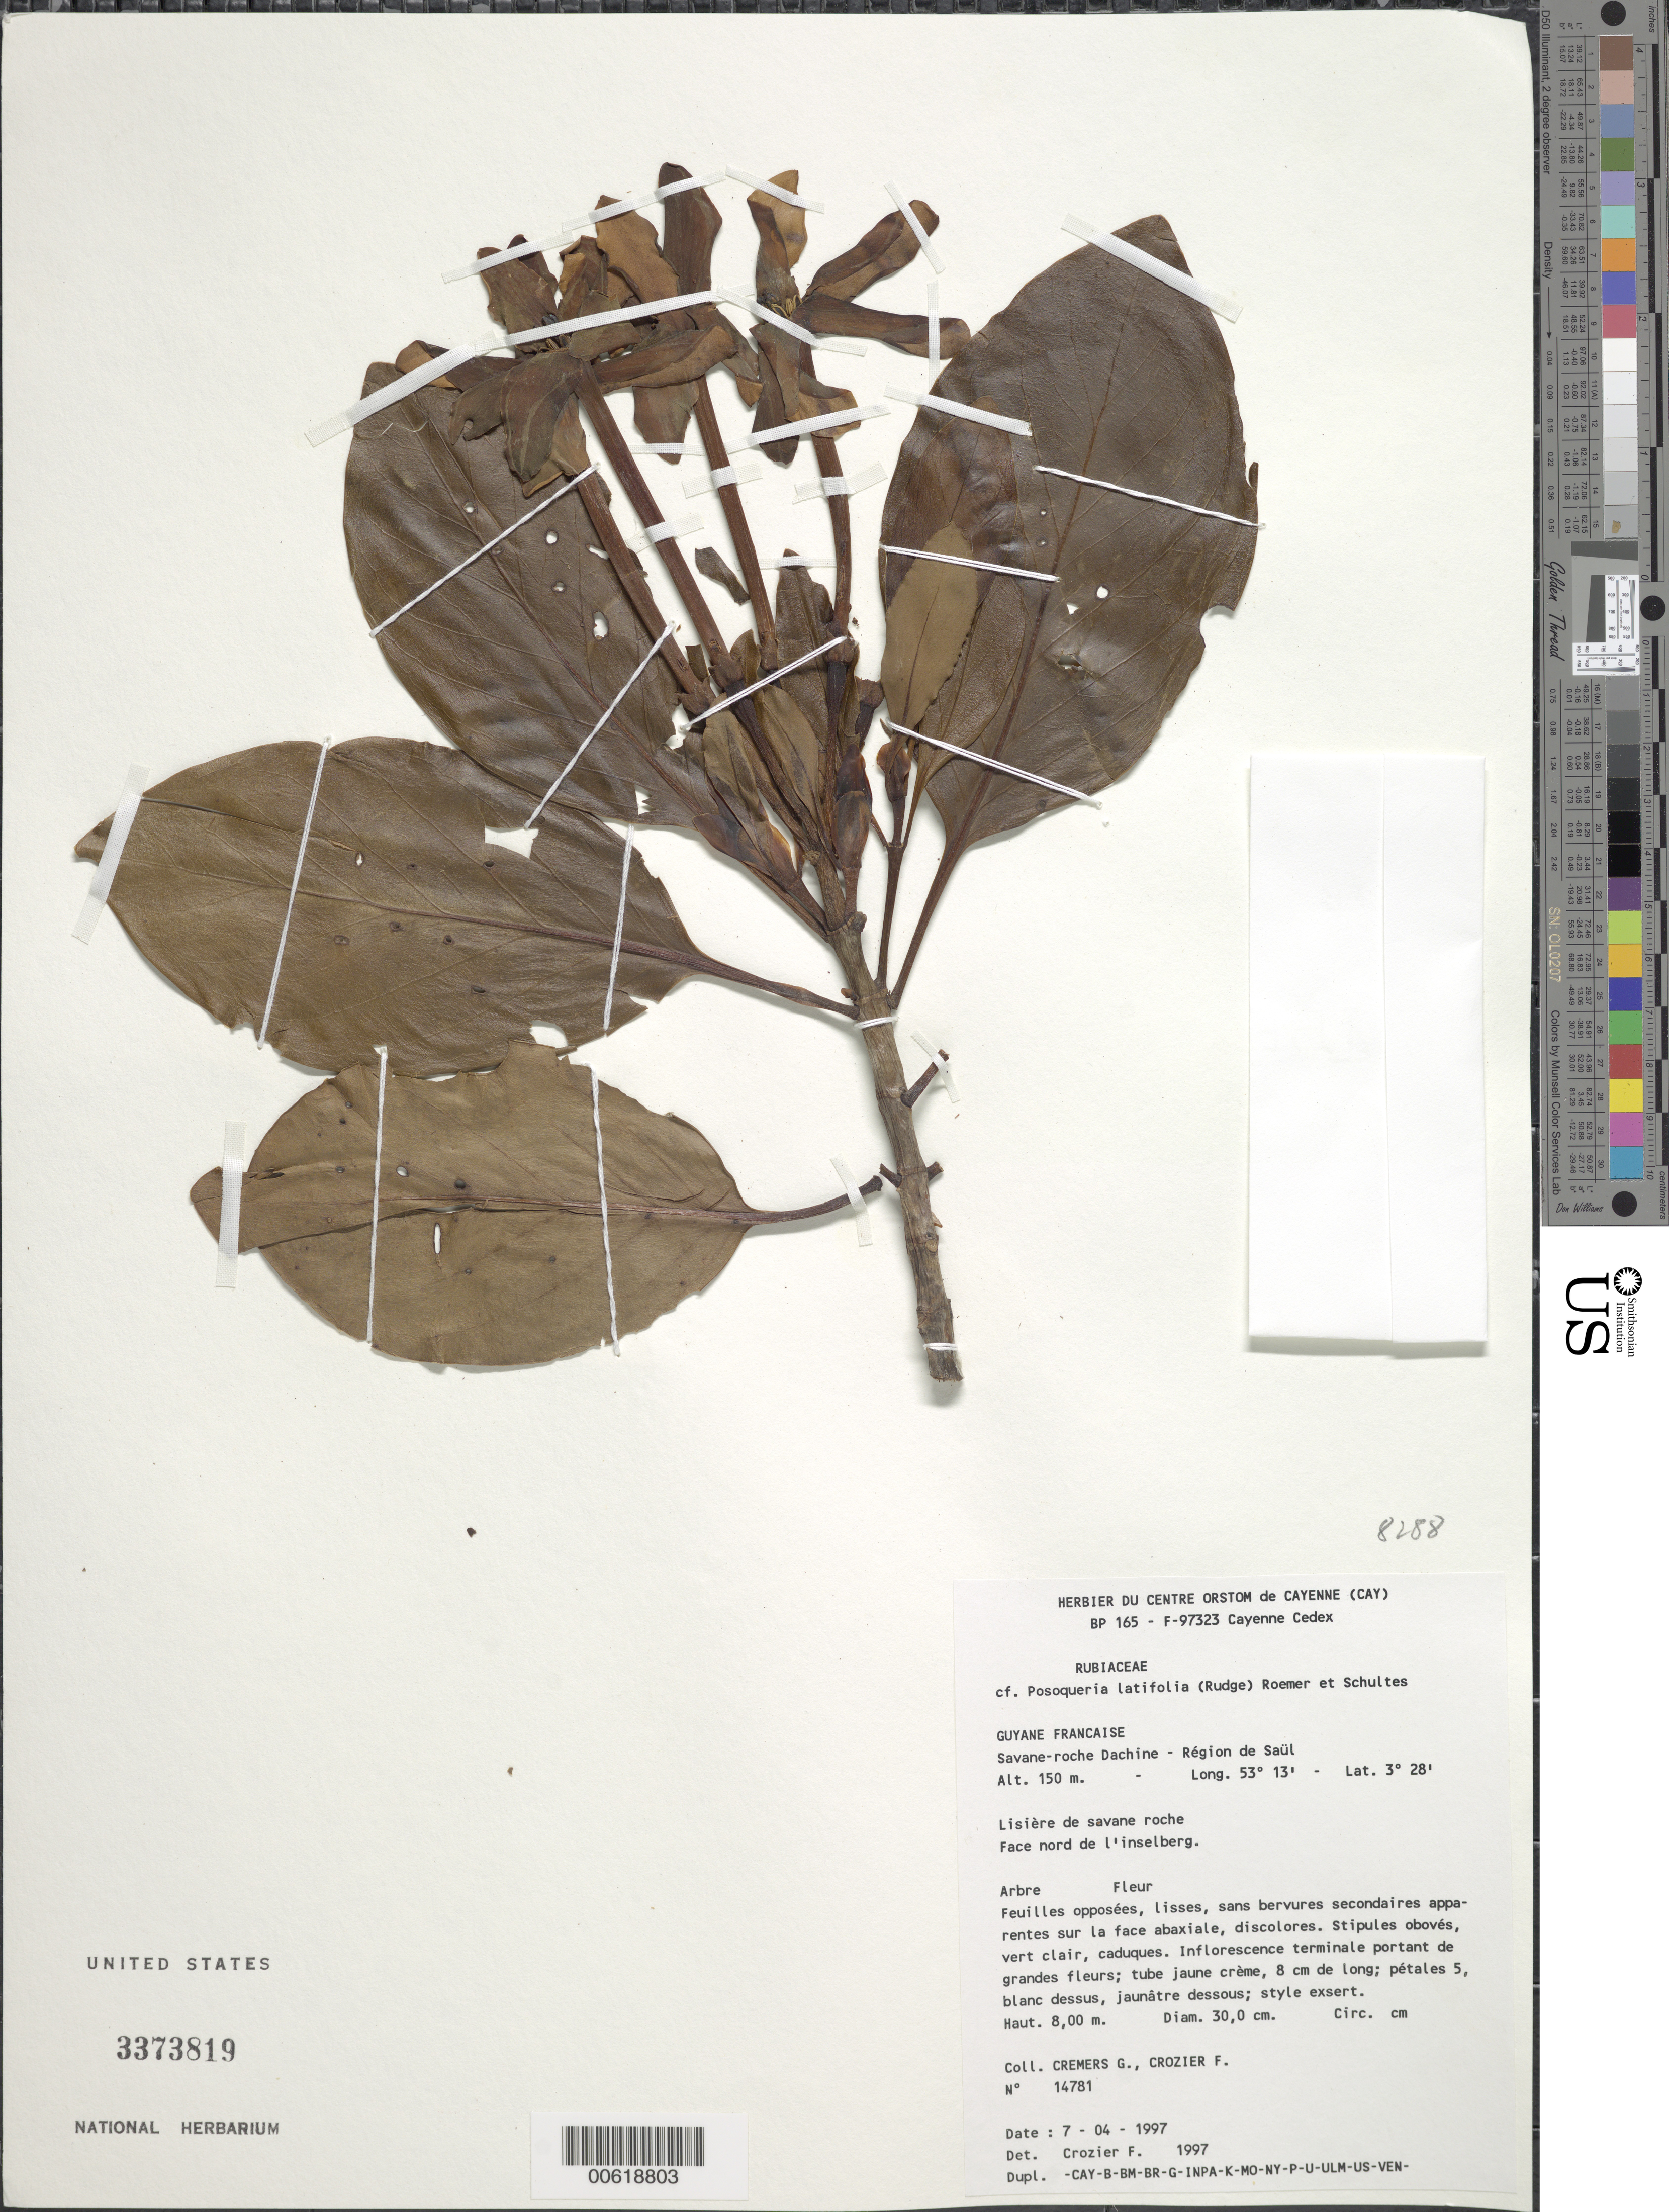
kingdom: Plantae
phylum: Tracheophyta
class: Magnoliopsida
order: Gentianales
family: Rubiaceae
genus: Posoqueria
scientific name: Posoqueria latifolia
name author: (Rudge) Roem. & Schult.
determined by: Crozier, F.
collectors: G. Cremers & F. Crozier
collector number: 14781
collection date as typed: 7-Apr-97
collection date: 1997-04-07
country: French Guiana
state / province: Saint-Laurent-du-Maroni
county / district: Saül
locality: Saül, savane-roche Dachine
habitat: Lisere de savane roche. Face nord de l'inselberg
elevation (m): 150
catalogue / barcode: US 3373819